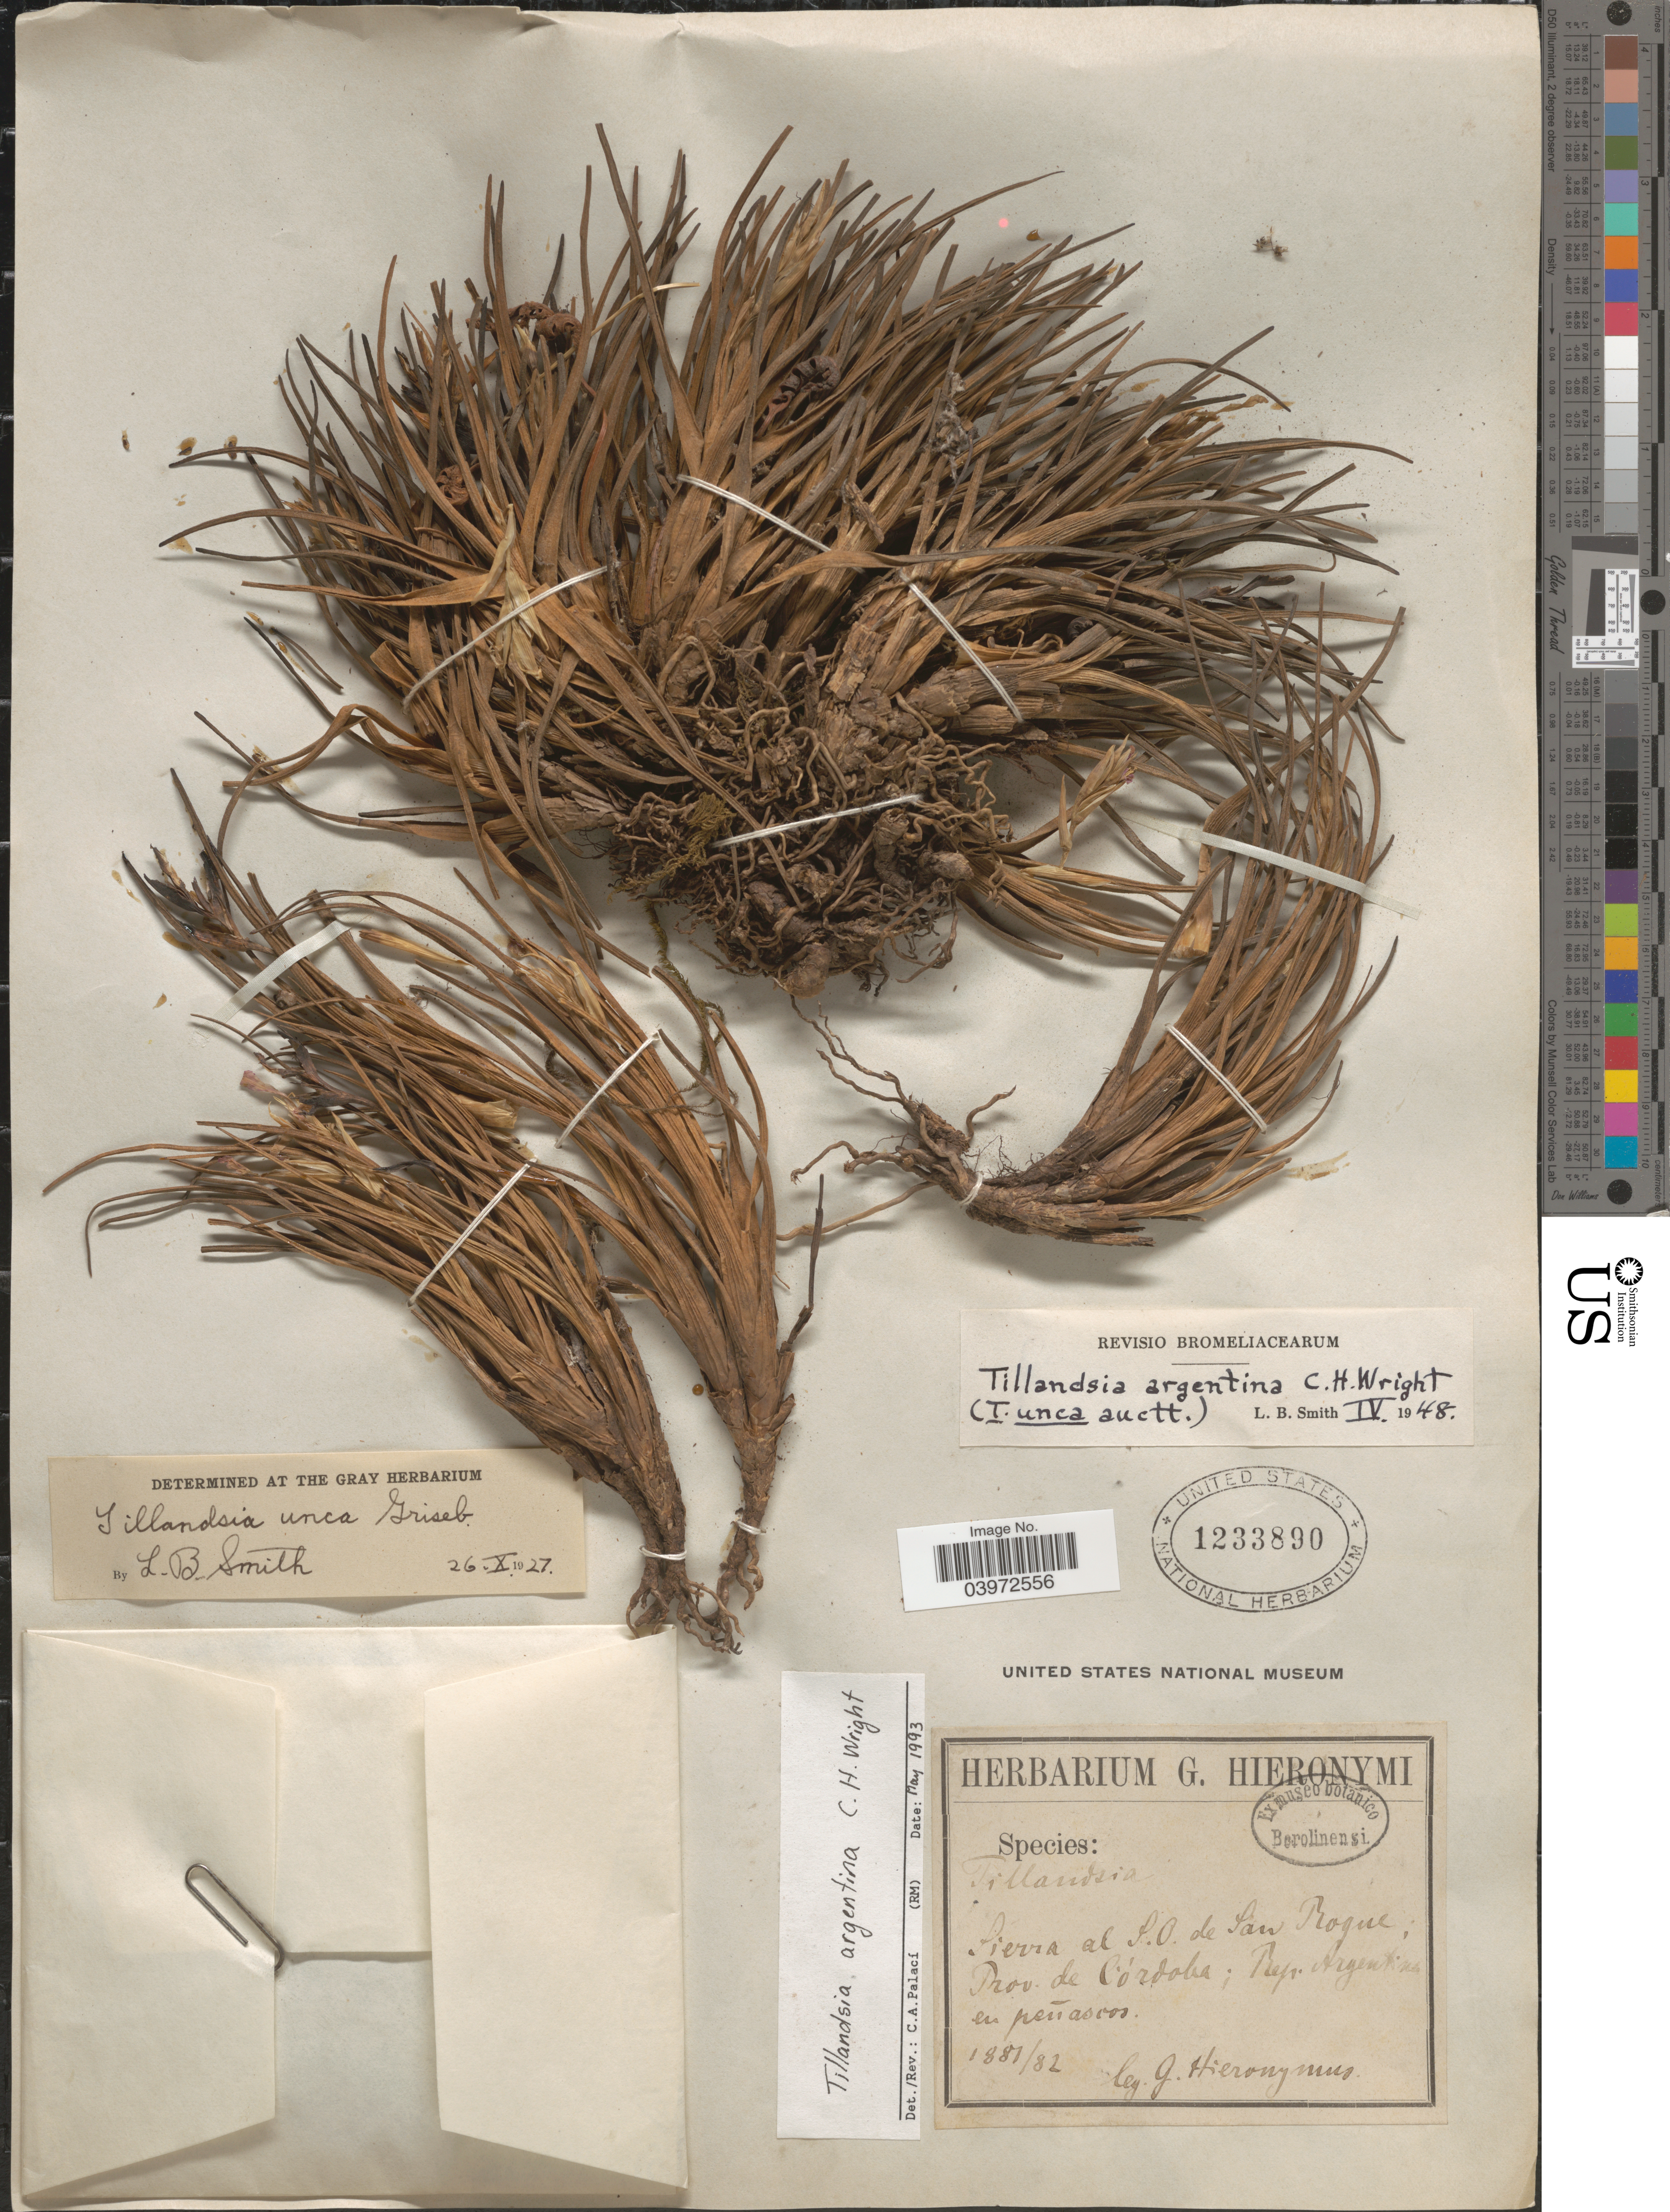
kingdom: Plantae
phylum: Tracheophyta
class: Liliopsida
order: Poales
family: Bromeliaceae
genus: Tillandsia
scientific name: Tillandsia argentina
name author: C.H. Wright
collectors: G. H. Hieronymus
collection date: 1881/1882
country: Argentina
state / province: Cordoba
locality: Sierra al S.O. de San Roque. Rep. Argentina.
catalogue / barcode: US 1233890